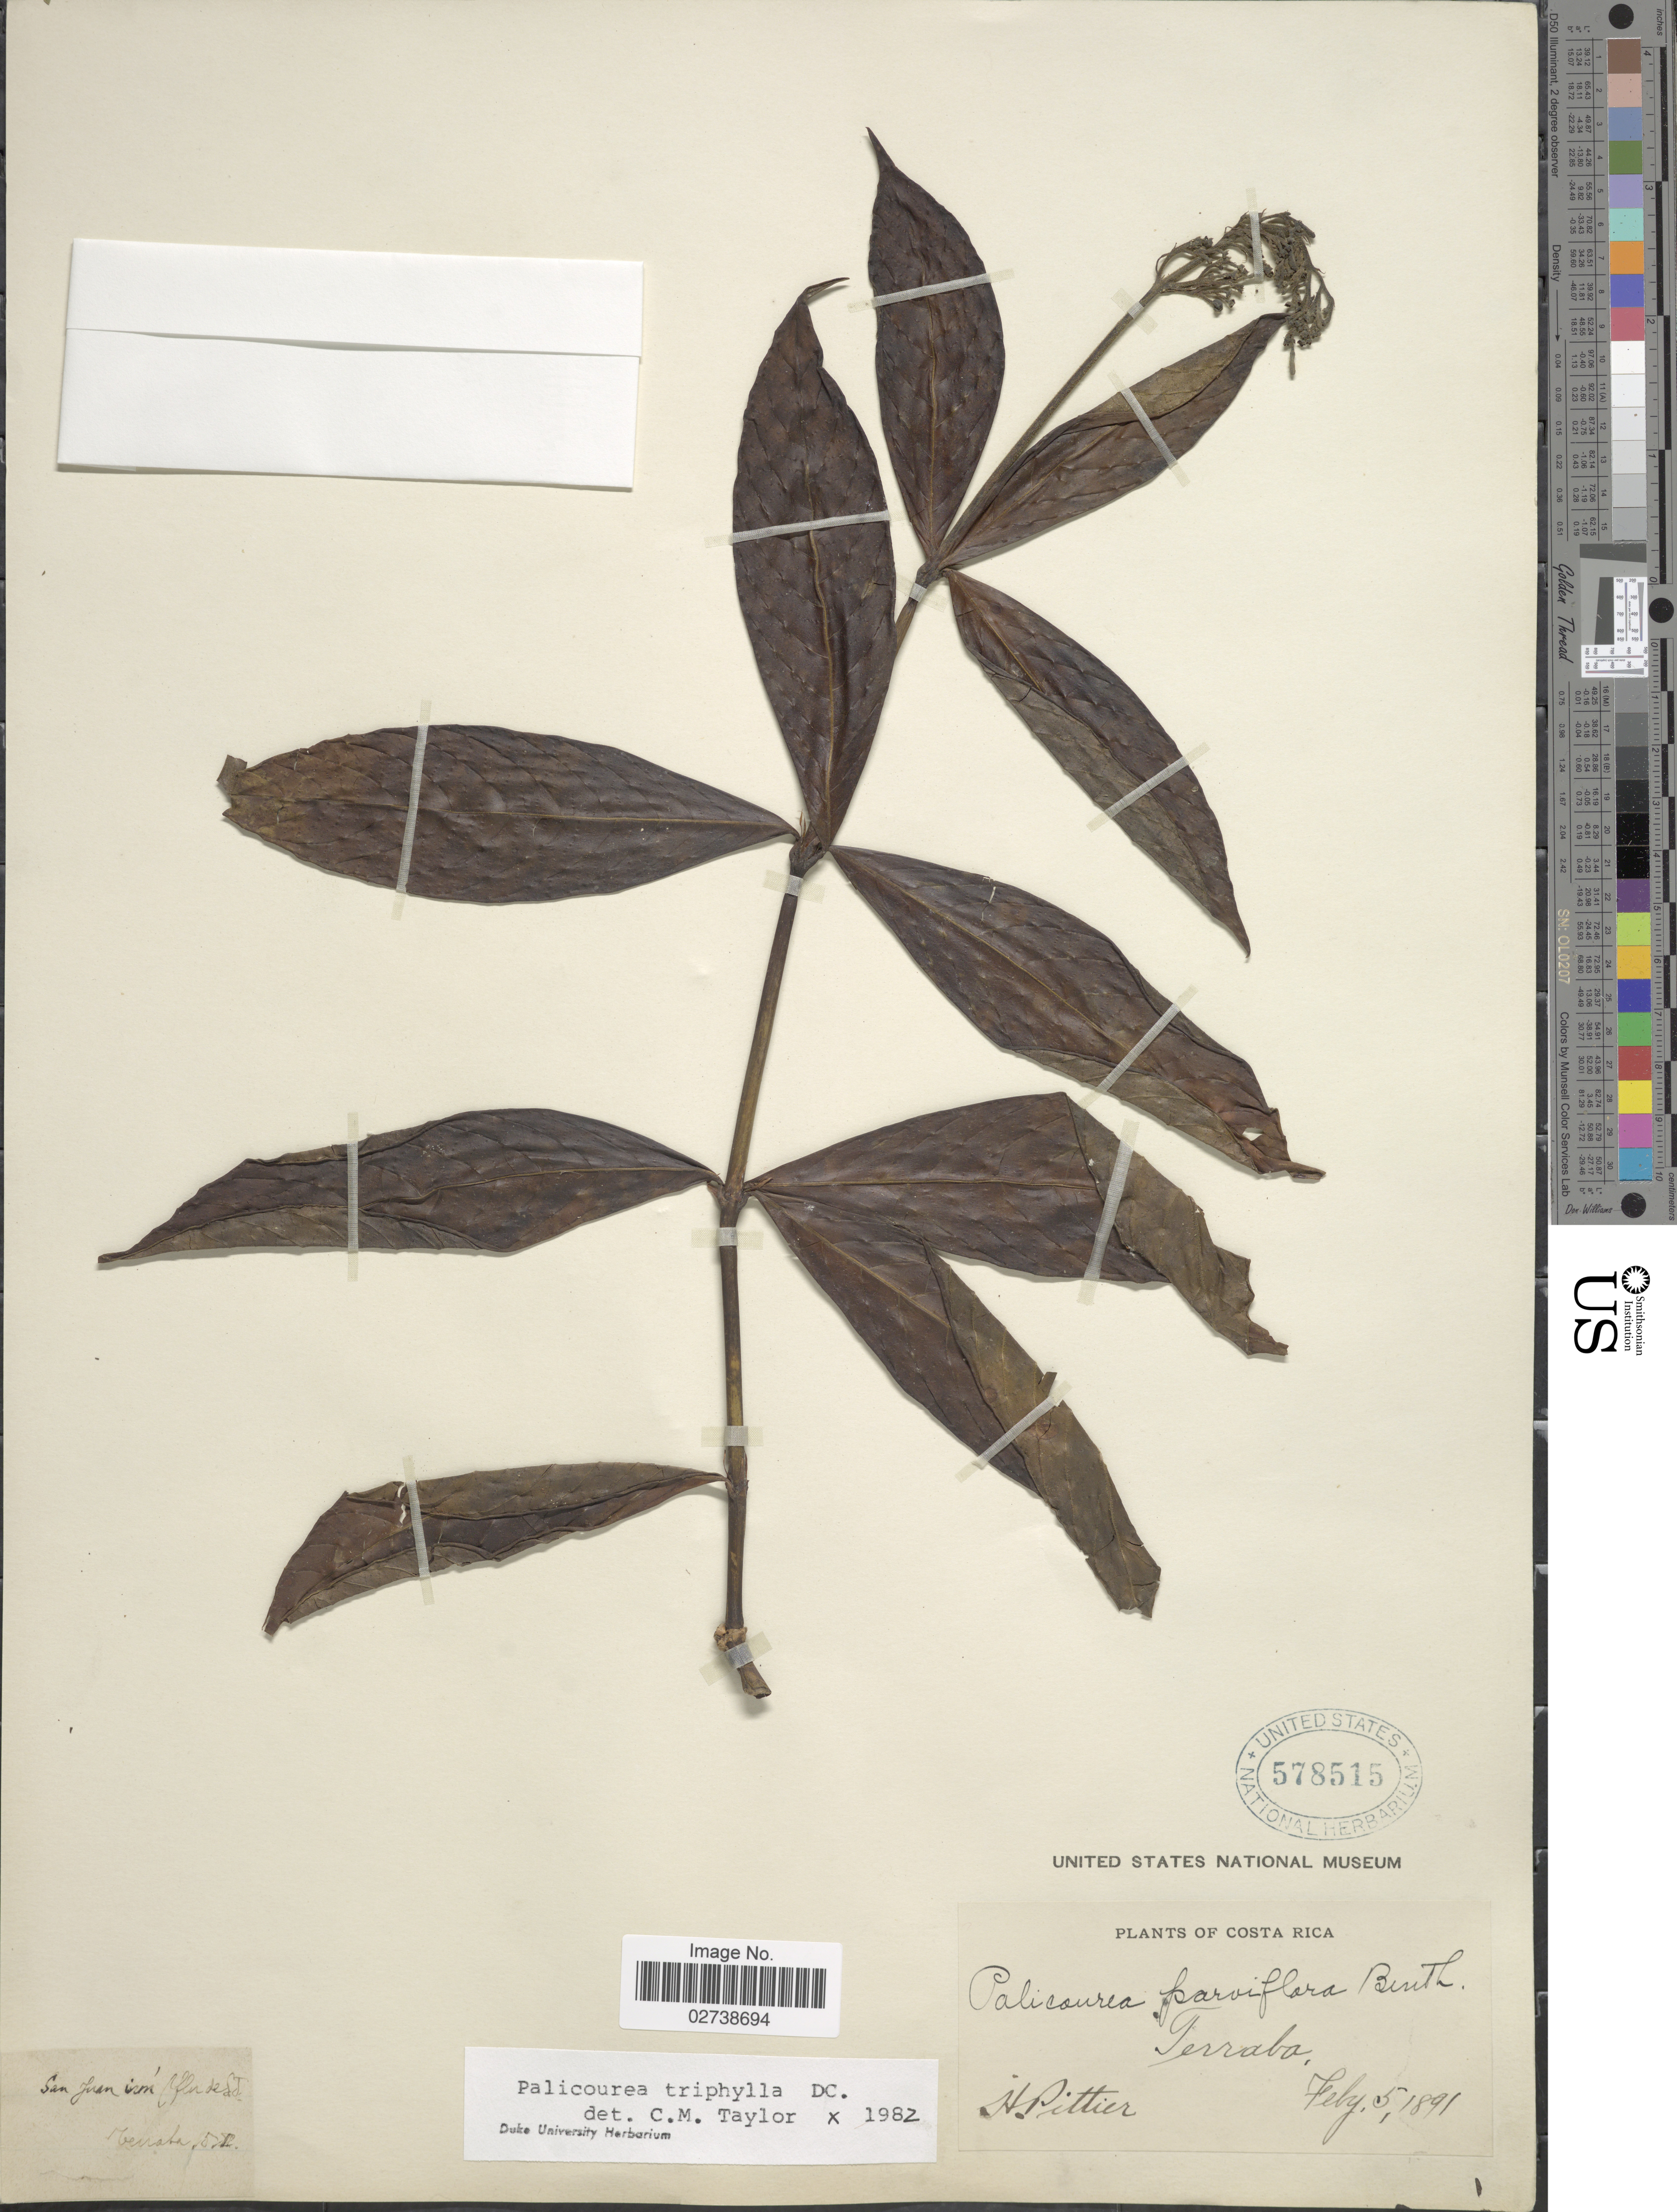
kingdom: Plantae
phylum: Tracheophyta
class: Magnoliopsida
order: Gentianales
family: Rubiaceae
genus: Palicourea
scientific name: Palicourea triphylla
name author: DC.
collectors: H. F. Pittier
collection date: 1891-02-05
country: Costa Rica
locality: Terraba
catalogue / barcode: US 578515